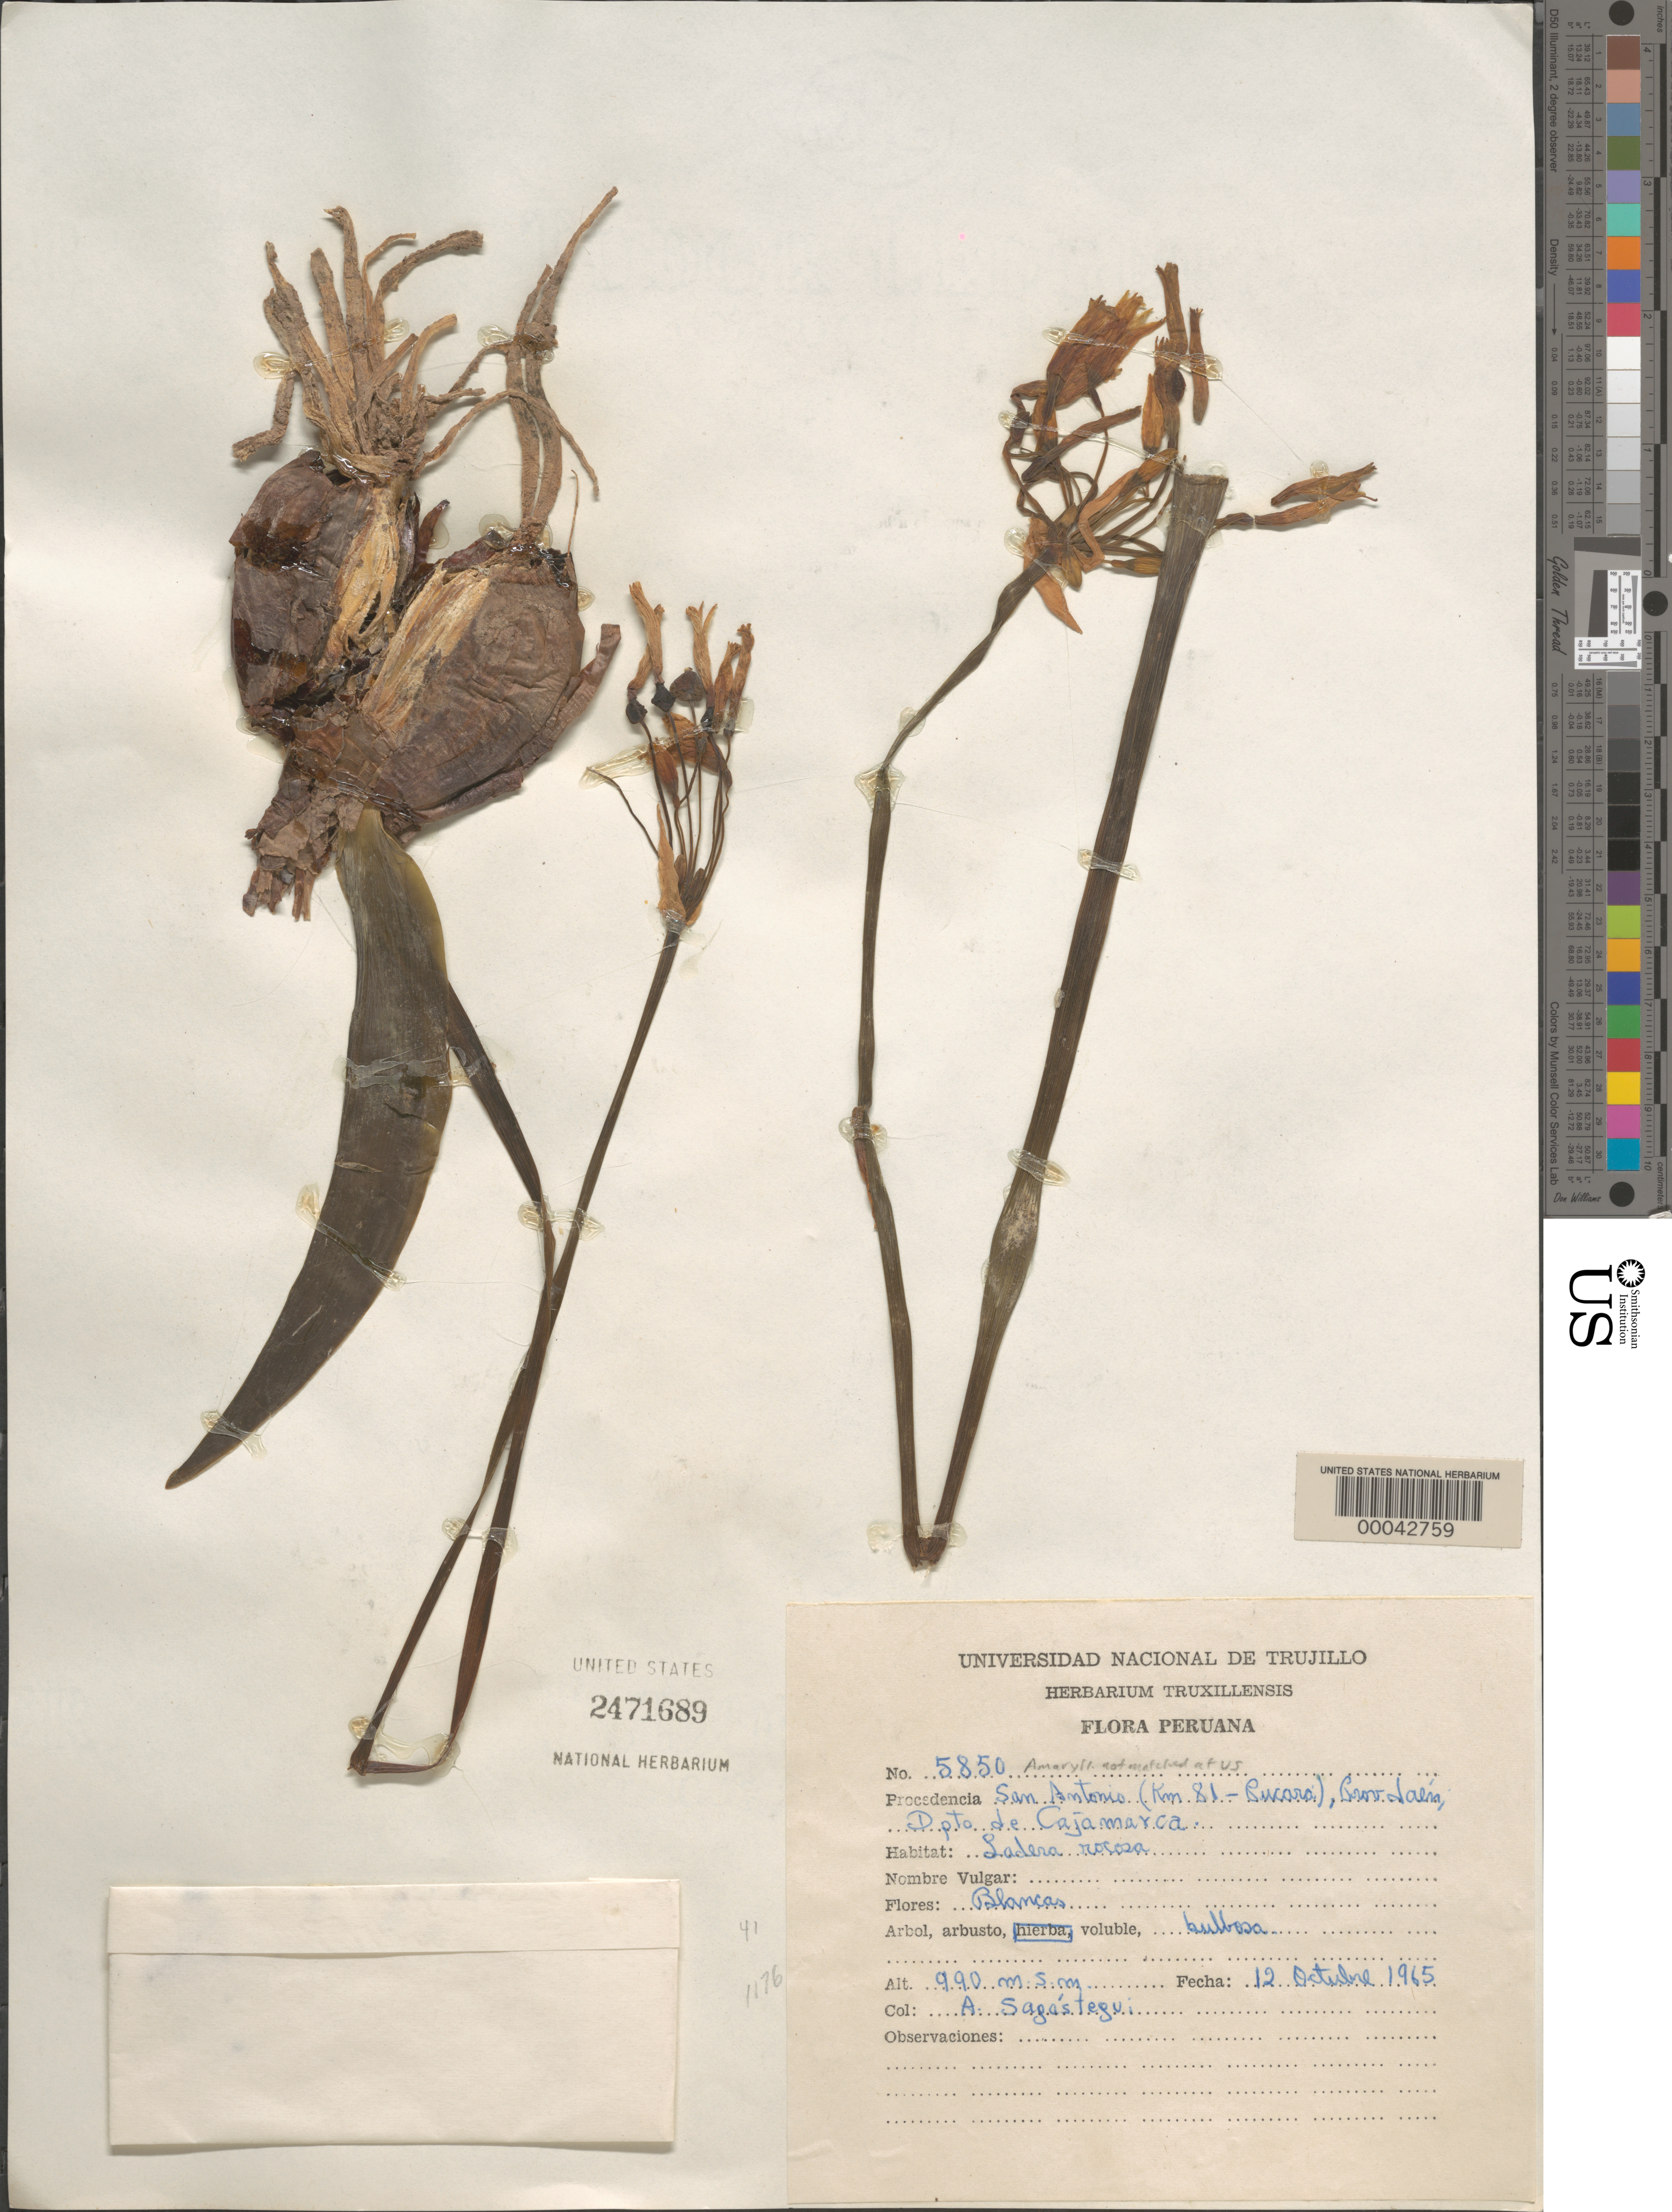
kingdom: Plantae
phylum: Tracheophyta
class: Liliopsida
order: Asparagales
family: Amaryllidaceae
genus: Hippeastrum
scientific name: Hippeastrum sp.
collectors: A. Sagástegui A.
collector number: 5850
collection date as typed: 12 Oct 1965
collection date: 1965-10-12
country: Peru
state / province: Cajamarca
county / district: Jaén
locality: San Antonio, km 81 Pucará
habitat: Rocky slope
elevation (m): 990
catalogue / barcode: US 2471689